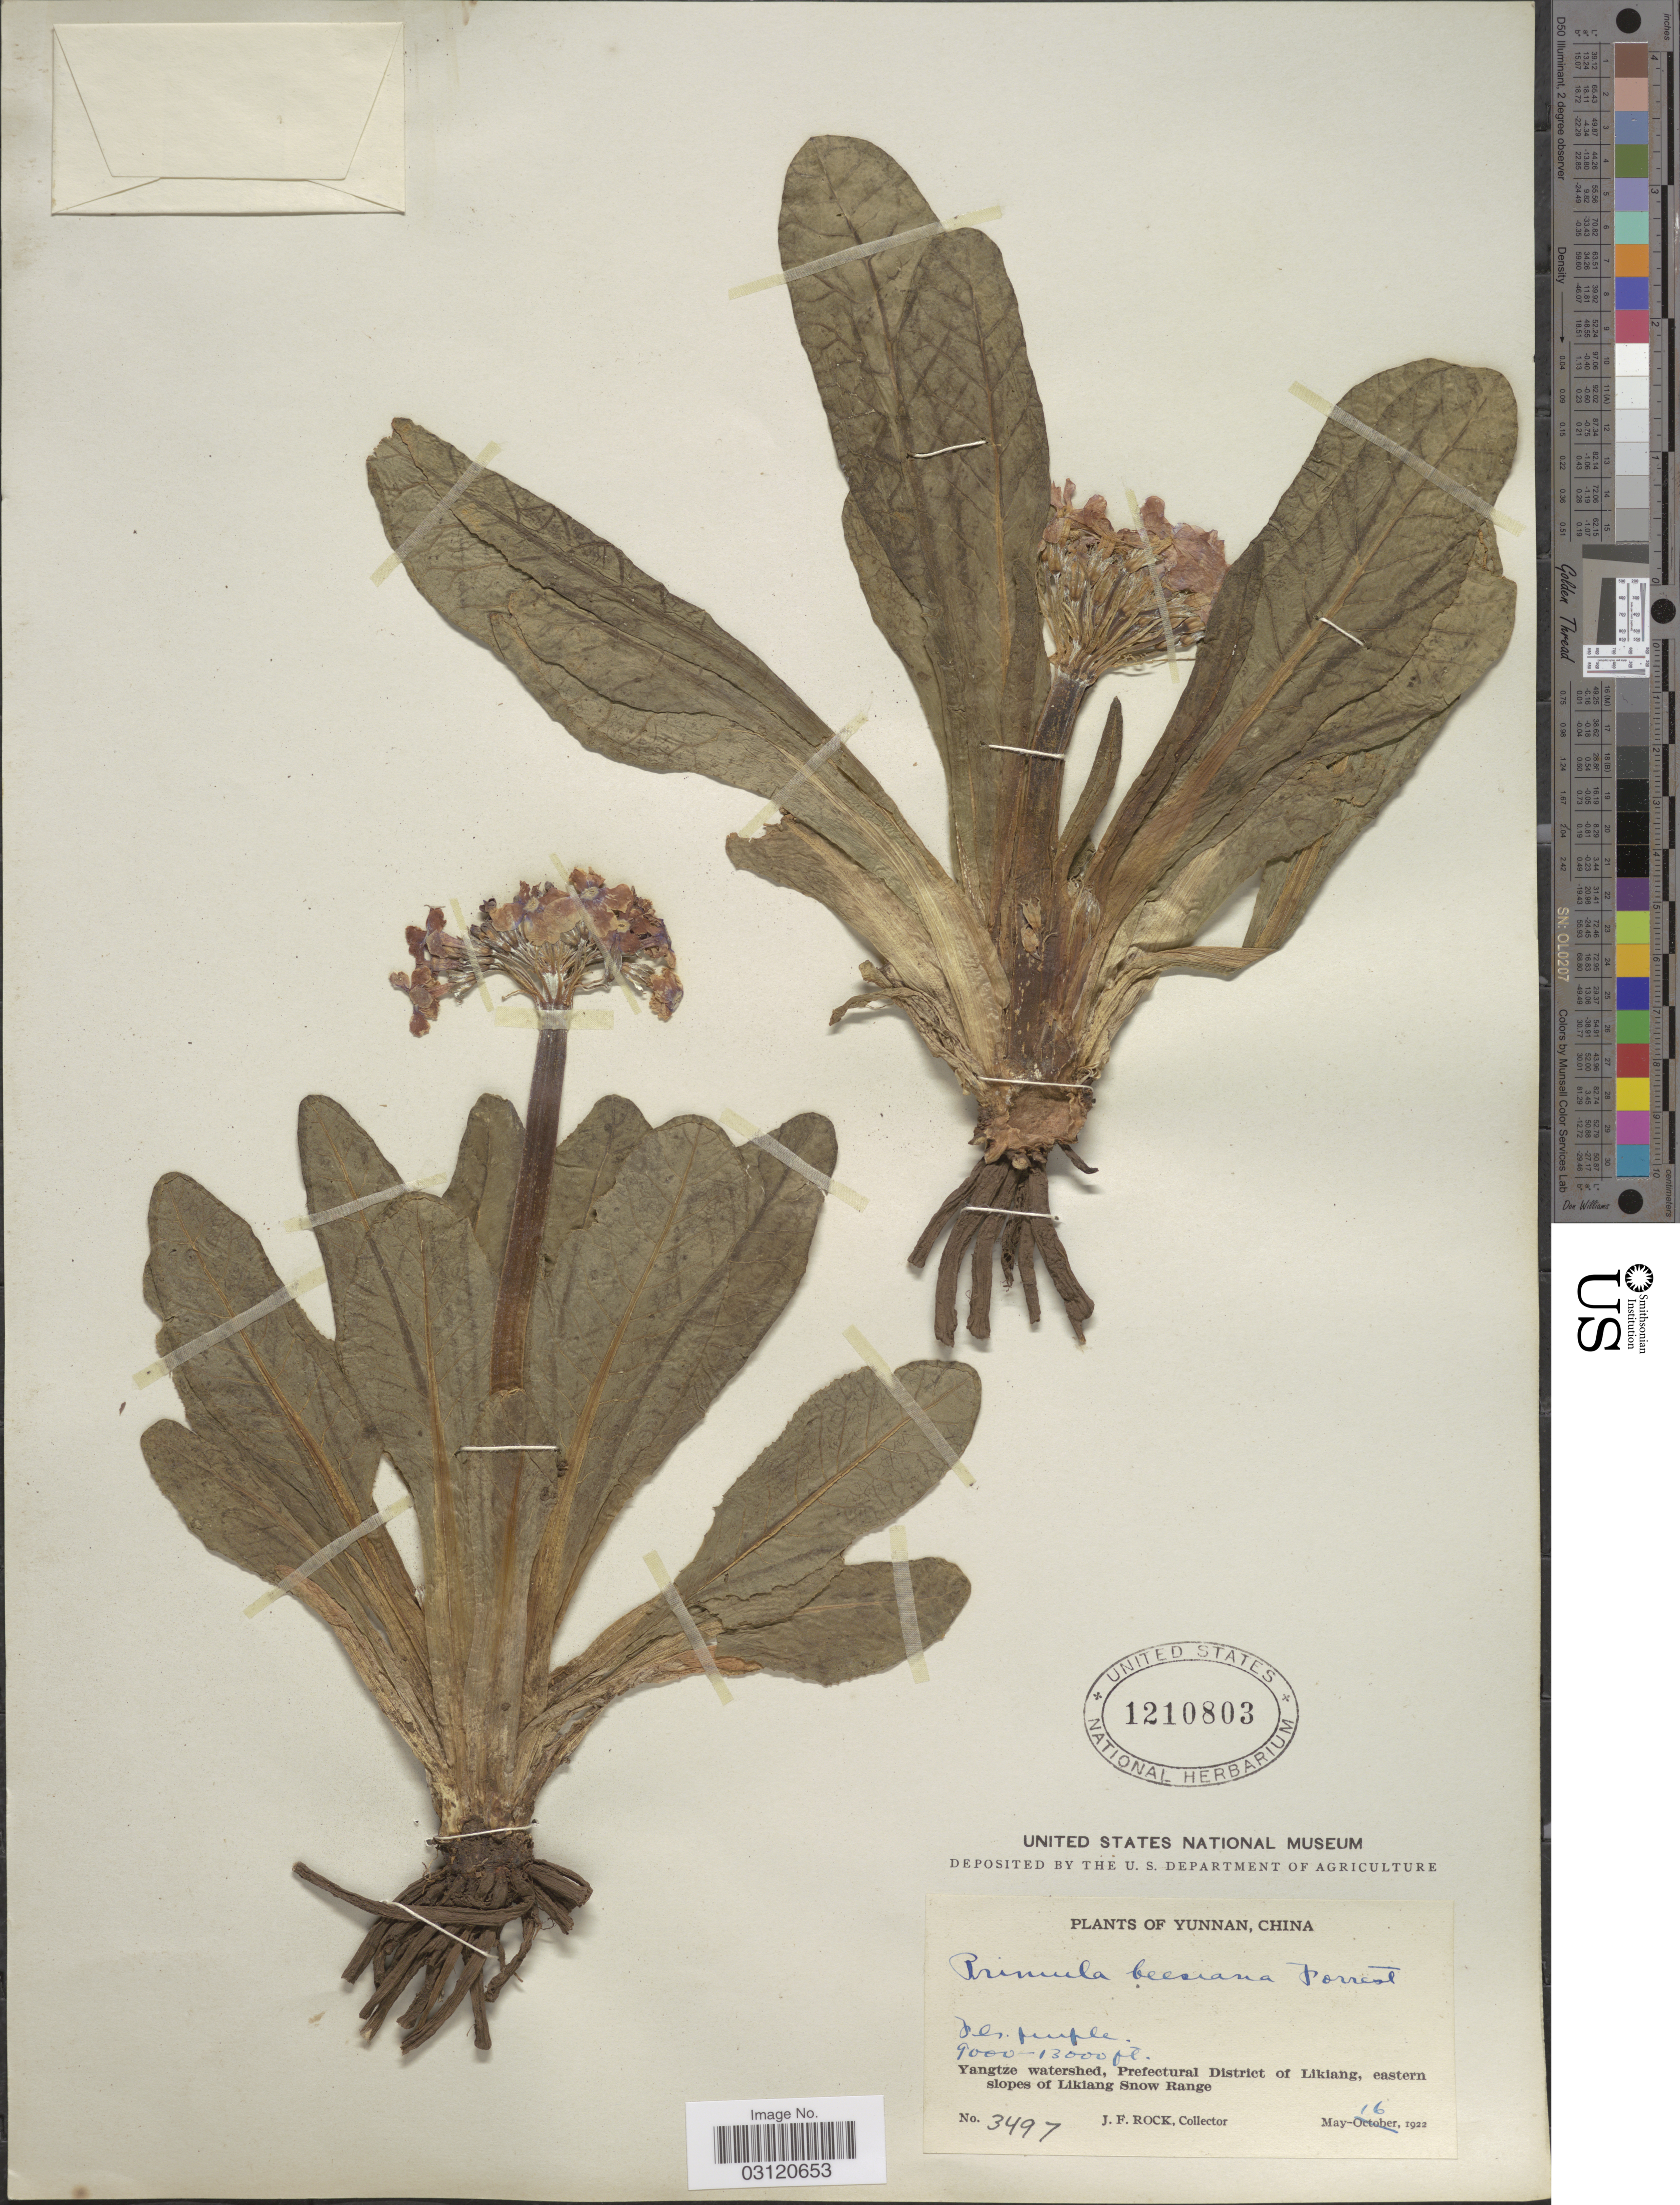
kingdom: Plantae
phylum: Tracheophyta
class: Magnoliopsida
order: Ericales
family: Primulaceae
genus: Primula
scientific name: Primula beesiana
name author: Forrest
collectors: J. Rock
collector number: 3497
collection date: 1922-05-16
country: China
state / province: Yunnan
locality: Yangtze watershed, Prefectural District of Likiang, eastern slopes of Likiang Snow Range.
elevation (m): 2743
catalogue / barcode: US 1210803